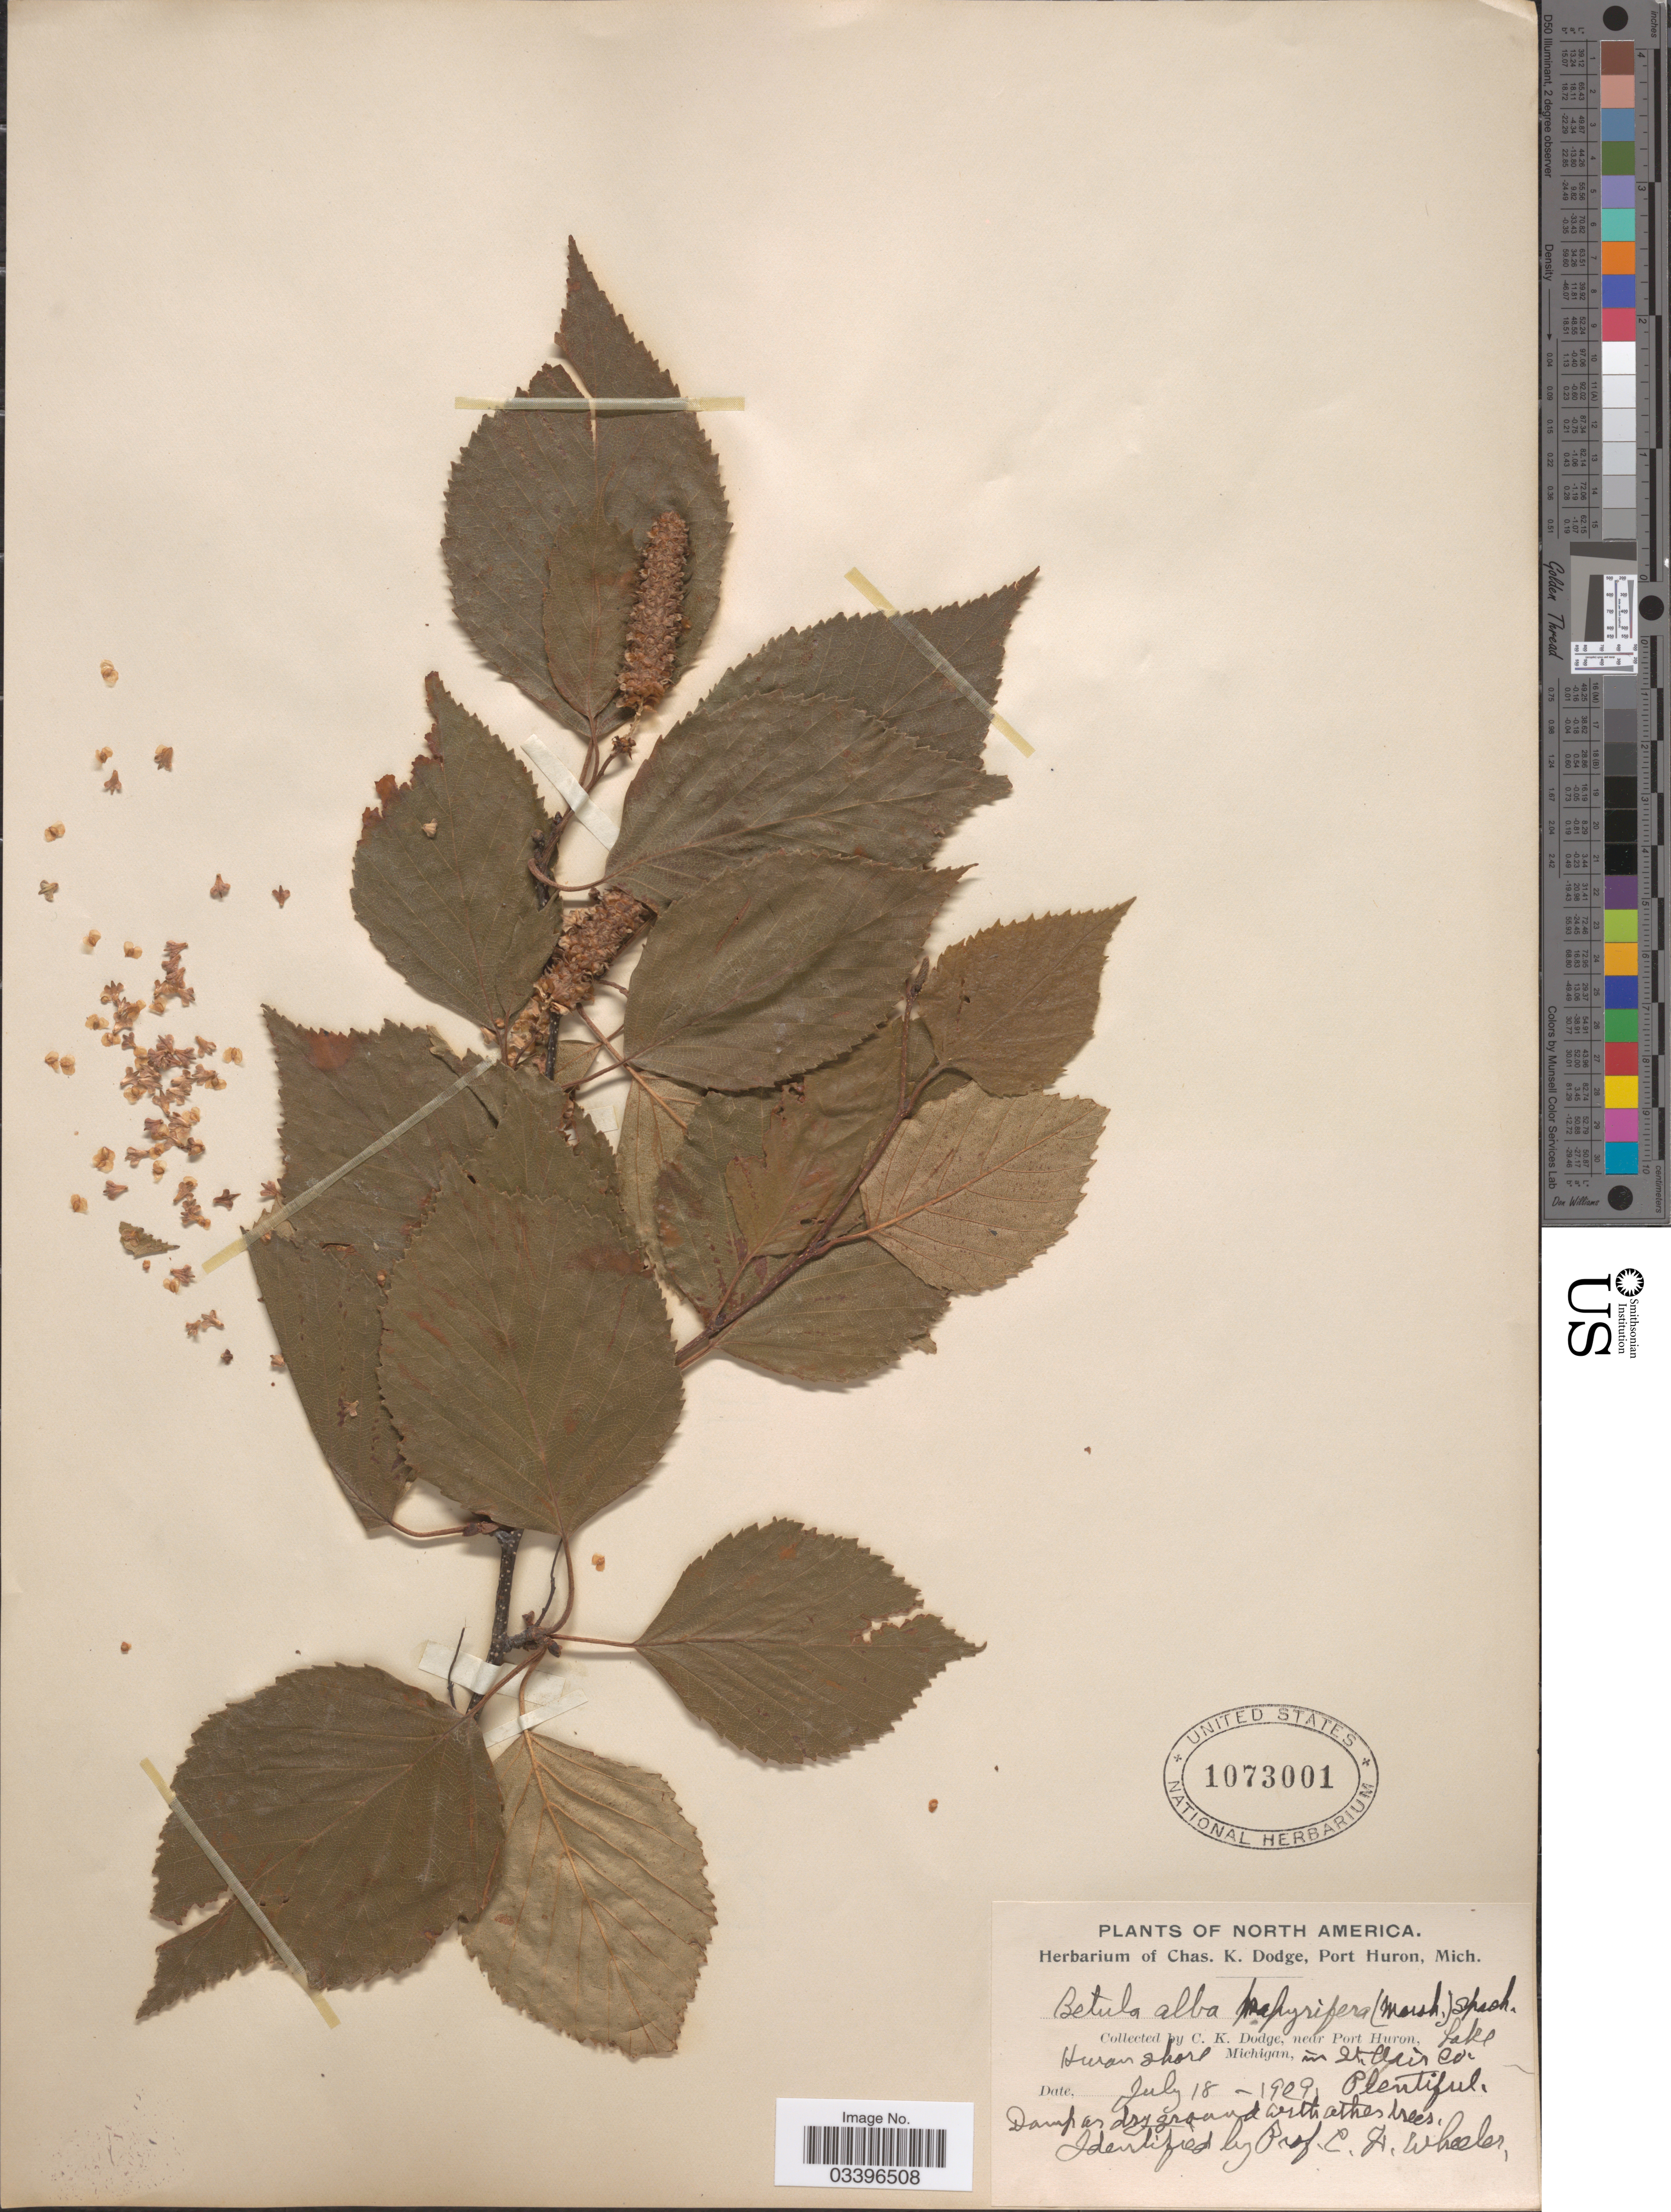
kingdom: Plantae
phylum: Tracheophyta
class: Magnoliopsida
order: Fagales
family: Betulaceae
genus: Betula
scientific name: Betula papyrifera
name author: Marshall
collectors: C. K. Dodge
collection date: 1909-07-18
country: United States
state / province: Michigan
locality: Near Port Huron, Lake Huron shore. In St. Clair Co.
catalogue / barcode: US 1073001